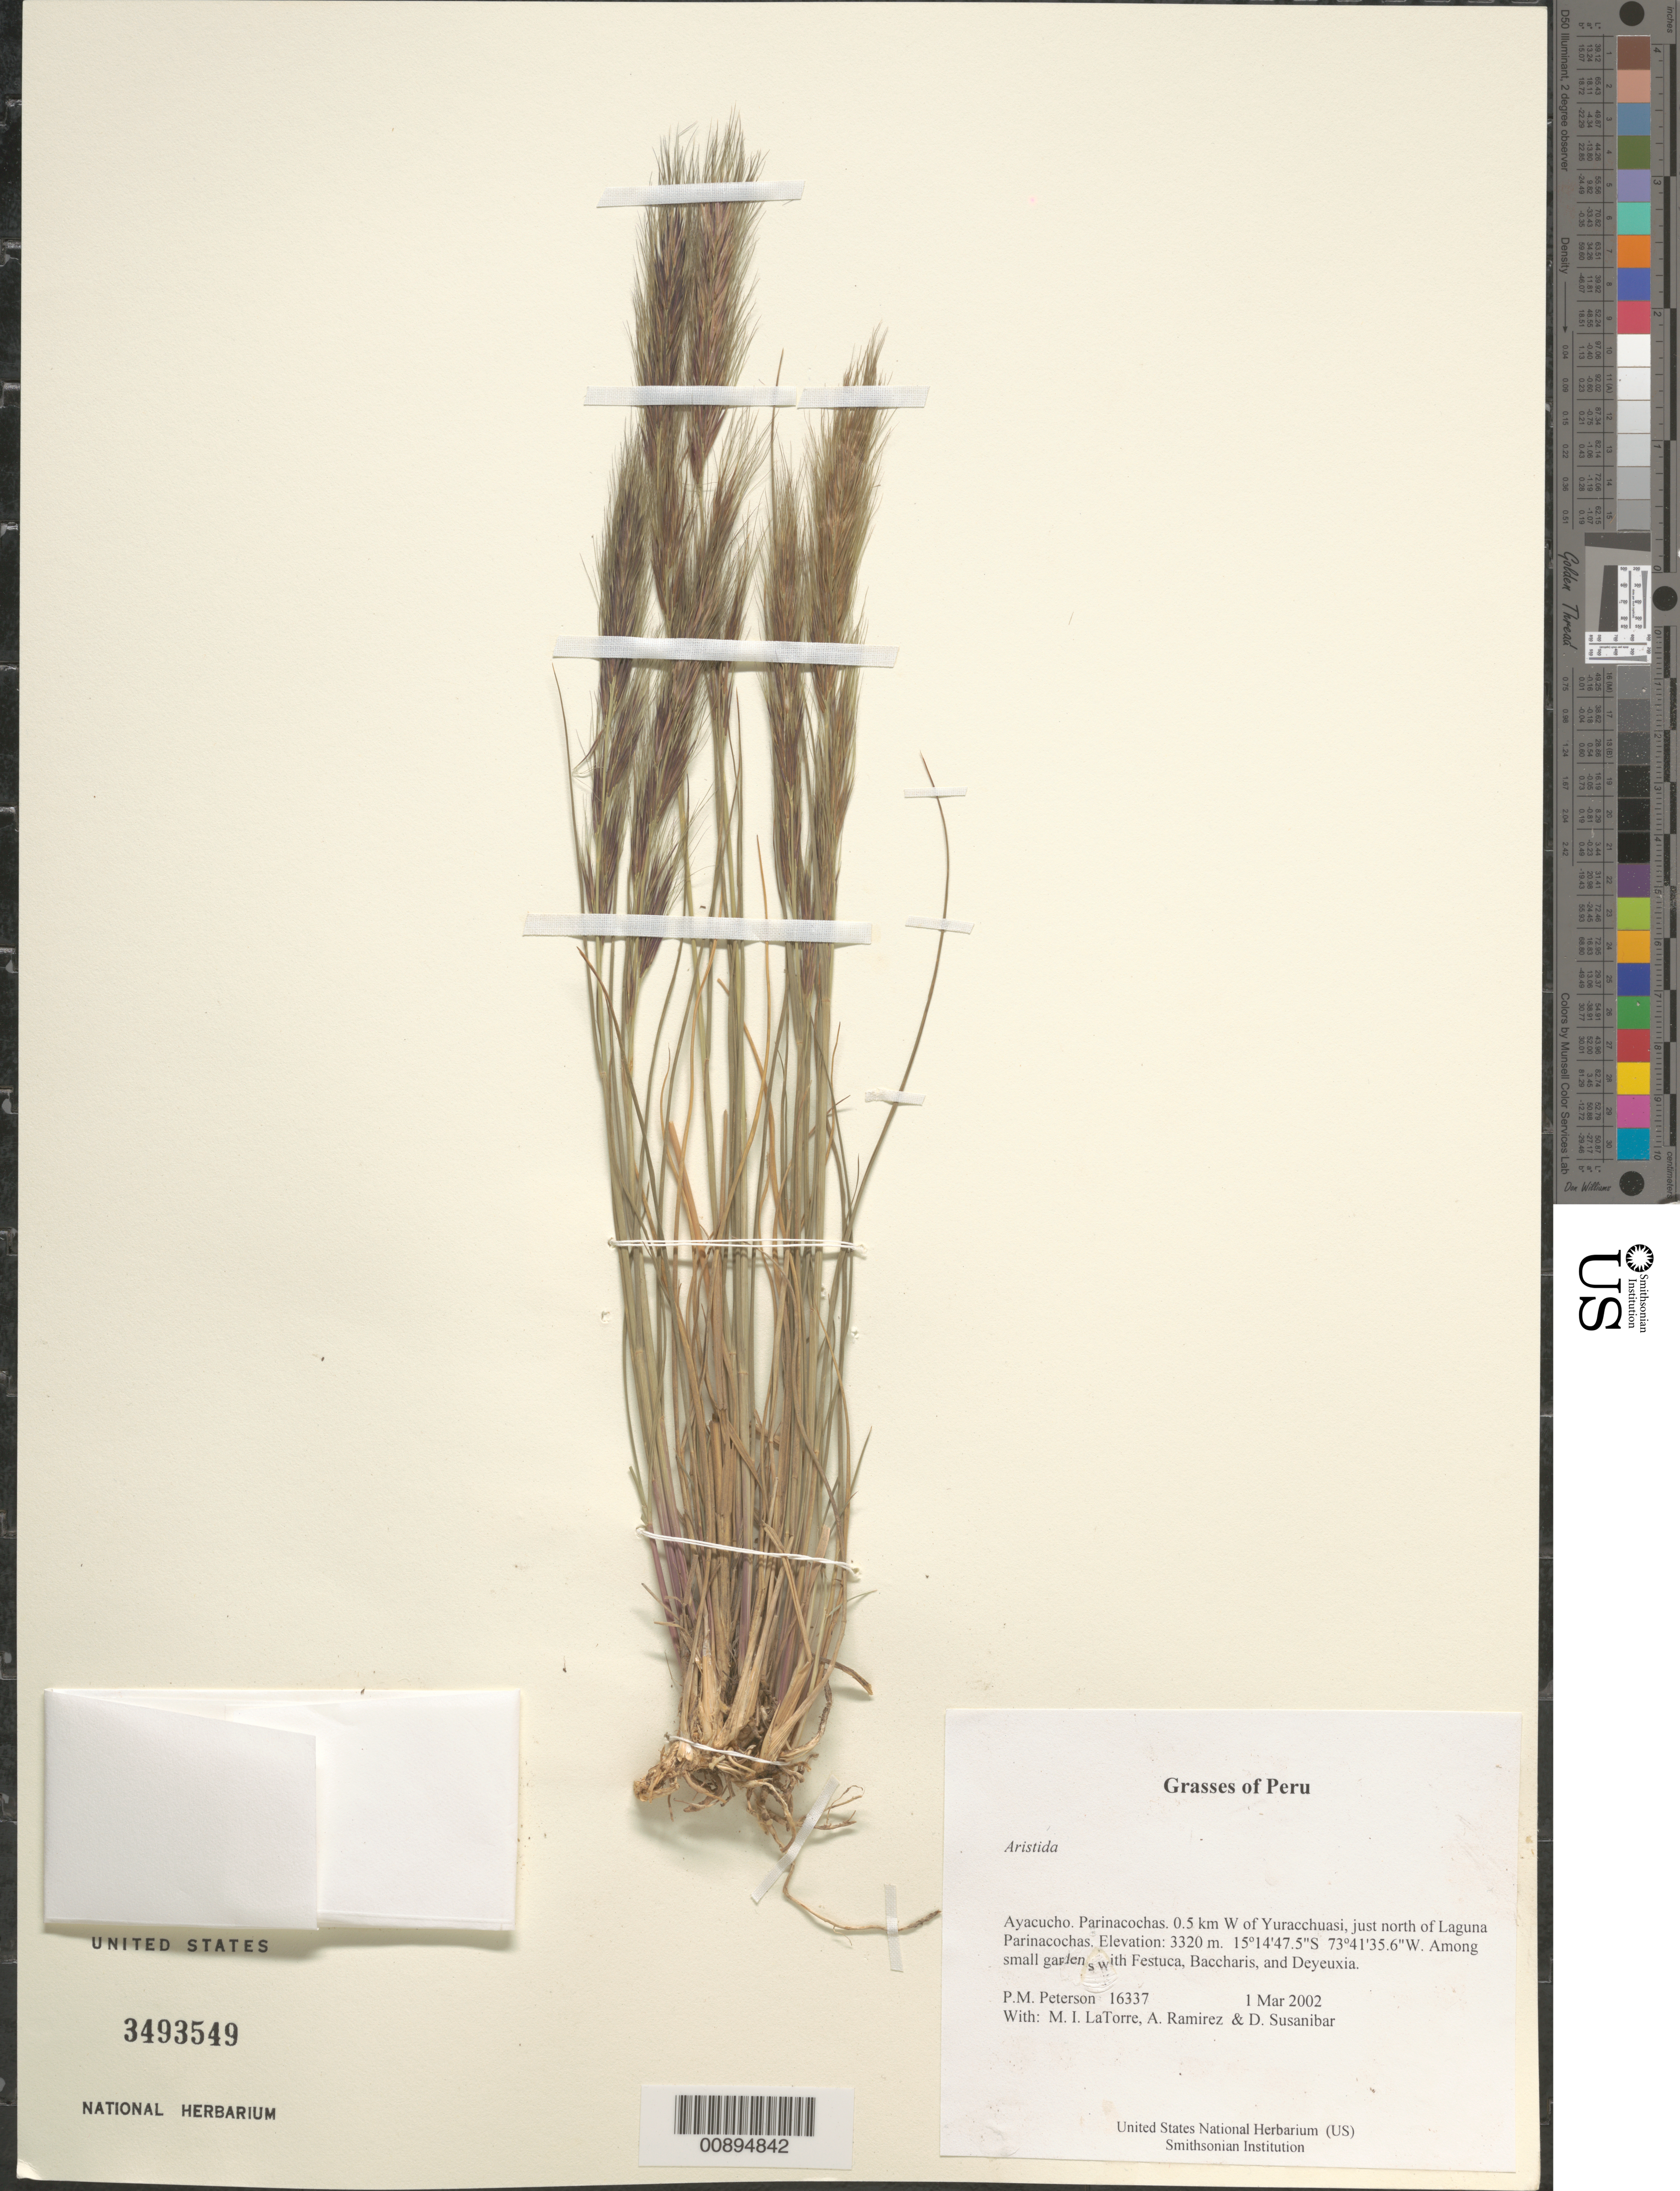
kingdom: Plantae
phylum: Tracheophyta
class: Liliopsida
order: Poales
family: Poaceae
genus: Aristida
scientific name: Aristida sp.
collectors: P. M. Peterson, M. I. La Torre, A. Ramírez & D. Susanibar Cruz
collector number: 16337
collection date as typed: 01 Mar 2002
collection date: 2002-03-01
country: Peru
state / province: Ayacucho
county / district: Parinacochas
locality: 0.5 km W of Yuracchuasi, just north of Laguna Parinacochas.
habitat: Among small gardens with ~Festuca, Baccharis, and Deyeuxia~.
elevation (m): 3320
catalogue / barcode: US 3493549